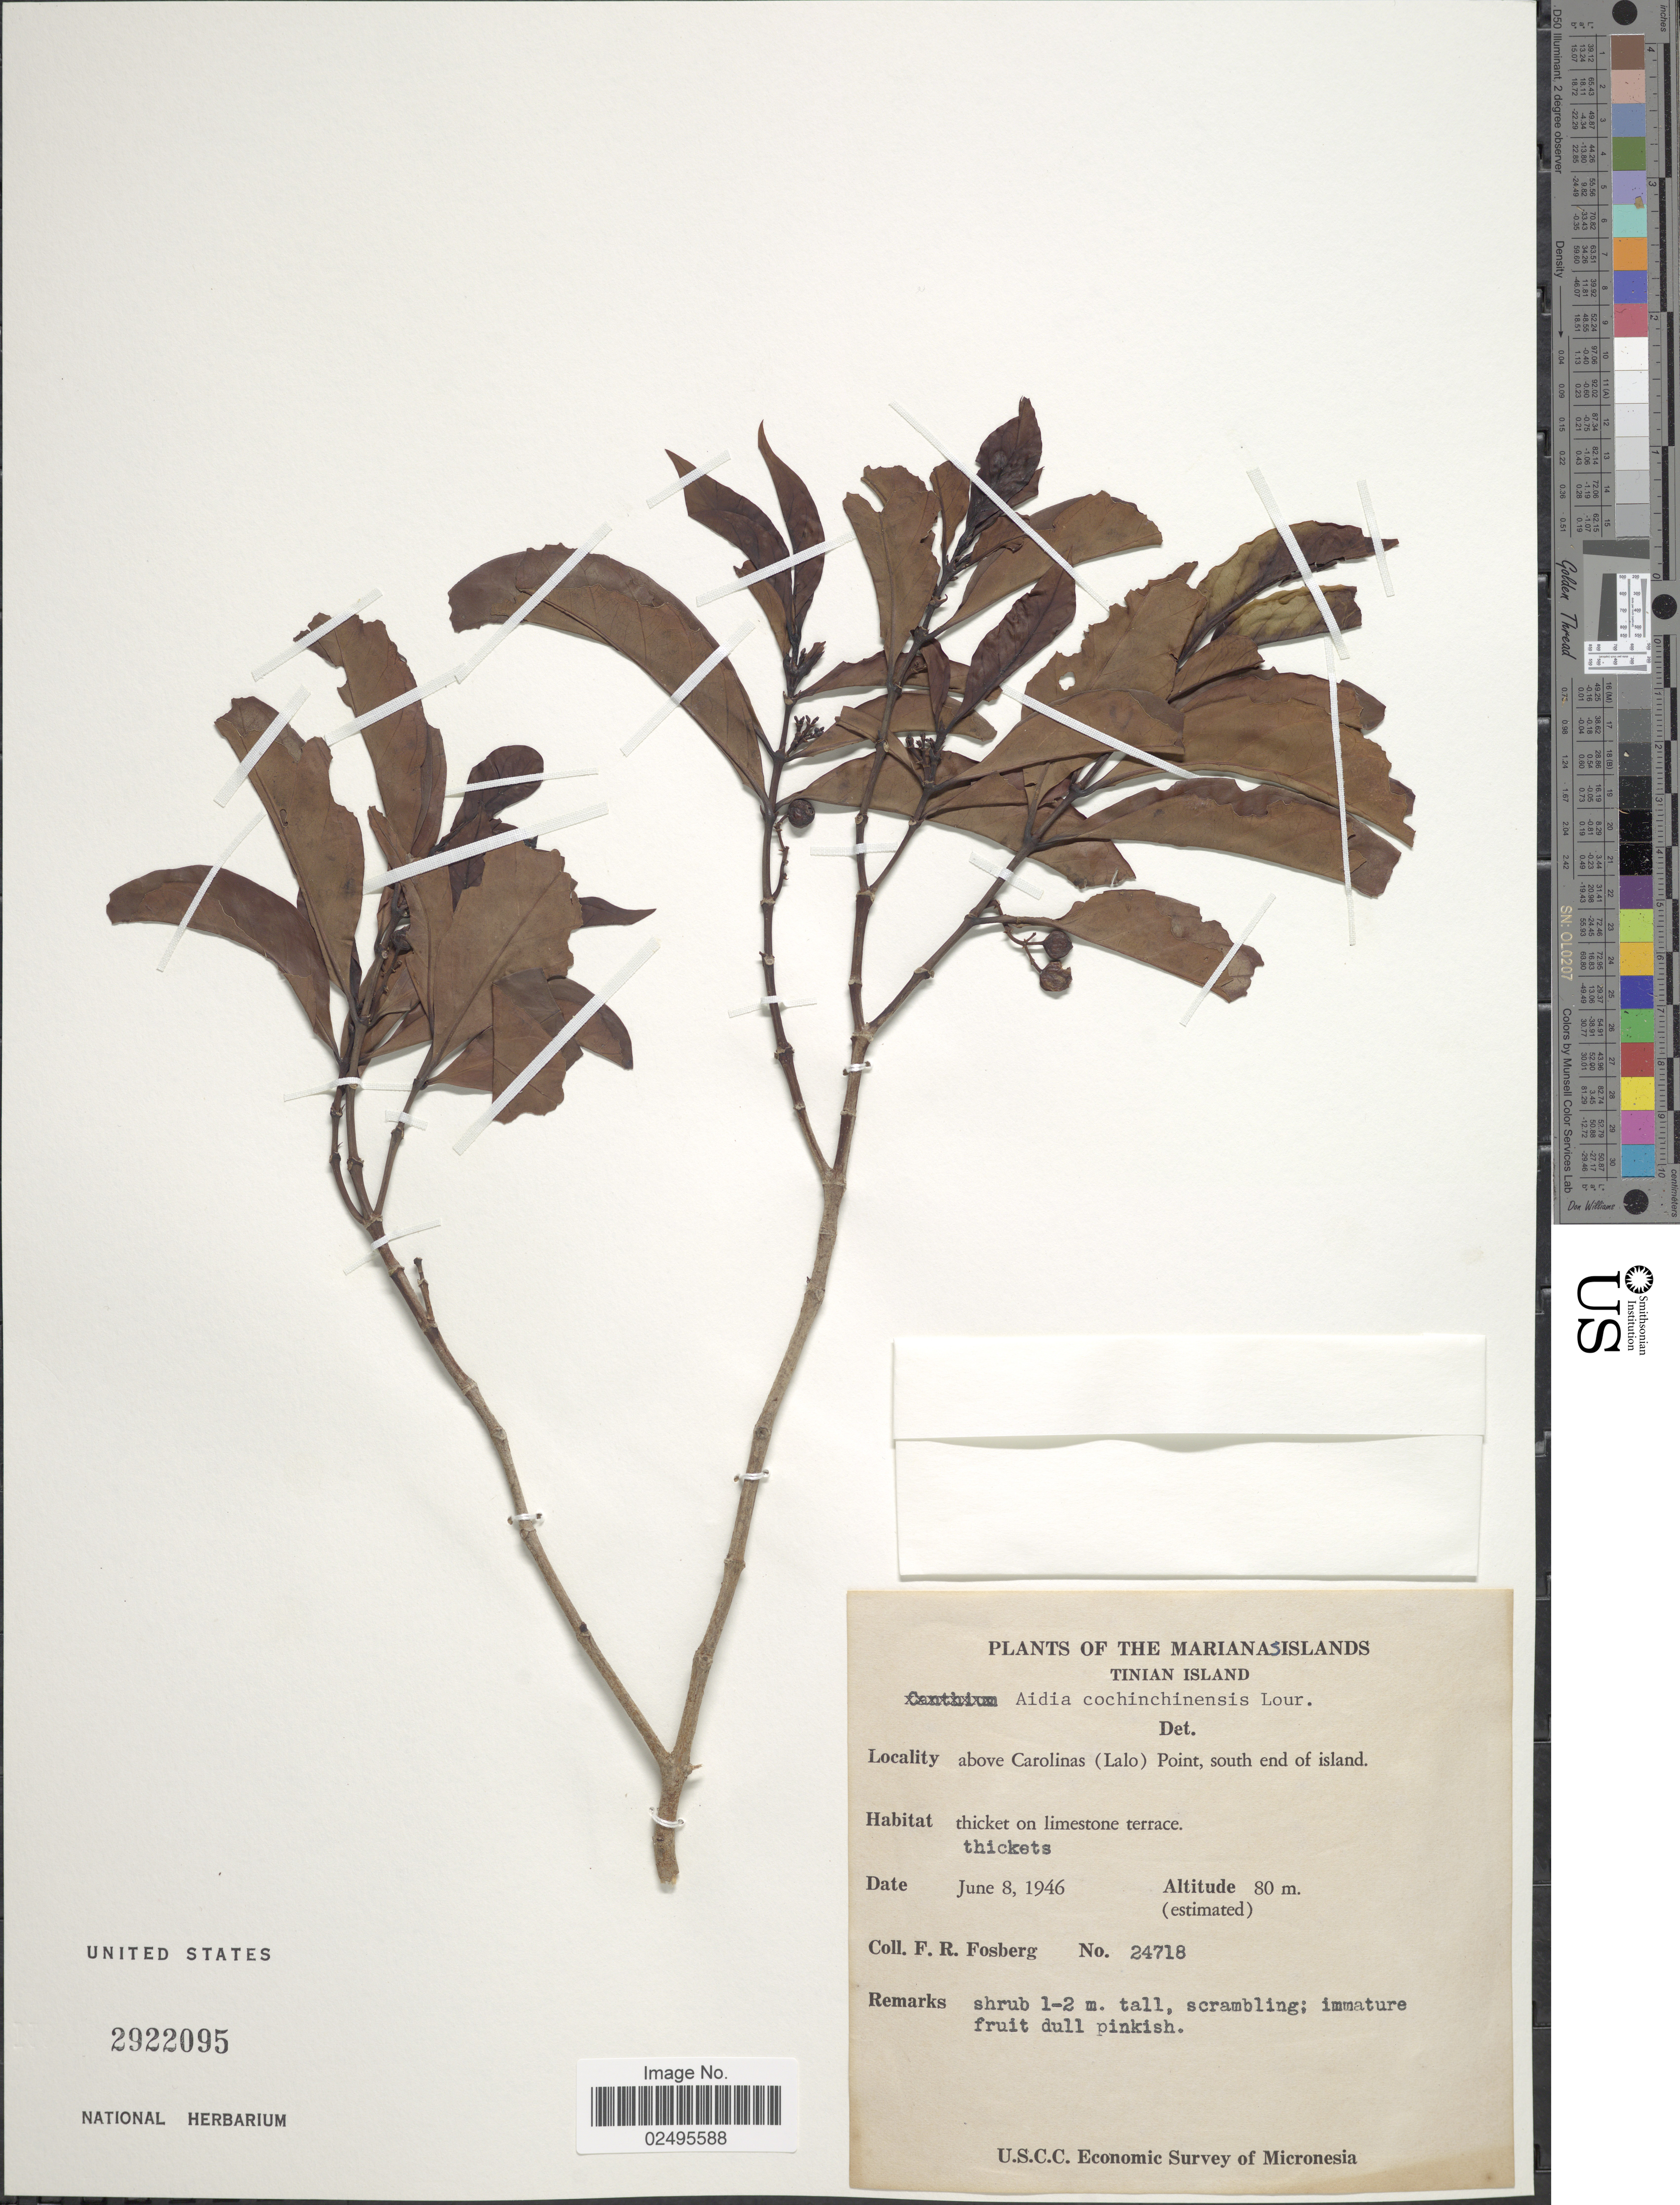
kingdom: Plantae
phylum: Tracheophyta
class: Magnoliopsida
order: Gentianales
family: Rubiaceae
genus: Aidia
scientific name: Aidia graeffei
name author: (Reinecke) Tirveng.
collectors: F. R. Fosberg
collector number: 24718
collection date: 1946-06-08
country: Northern Mariana Islands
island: Tinian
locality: Tinian Island. Above Carolinas (Lalo) Point, south end of island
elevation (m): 80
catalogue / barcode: US 2922095